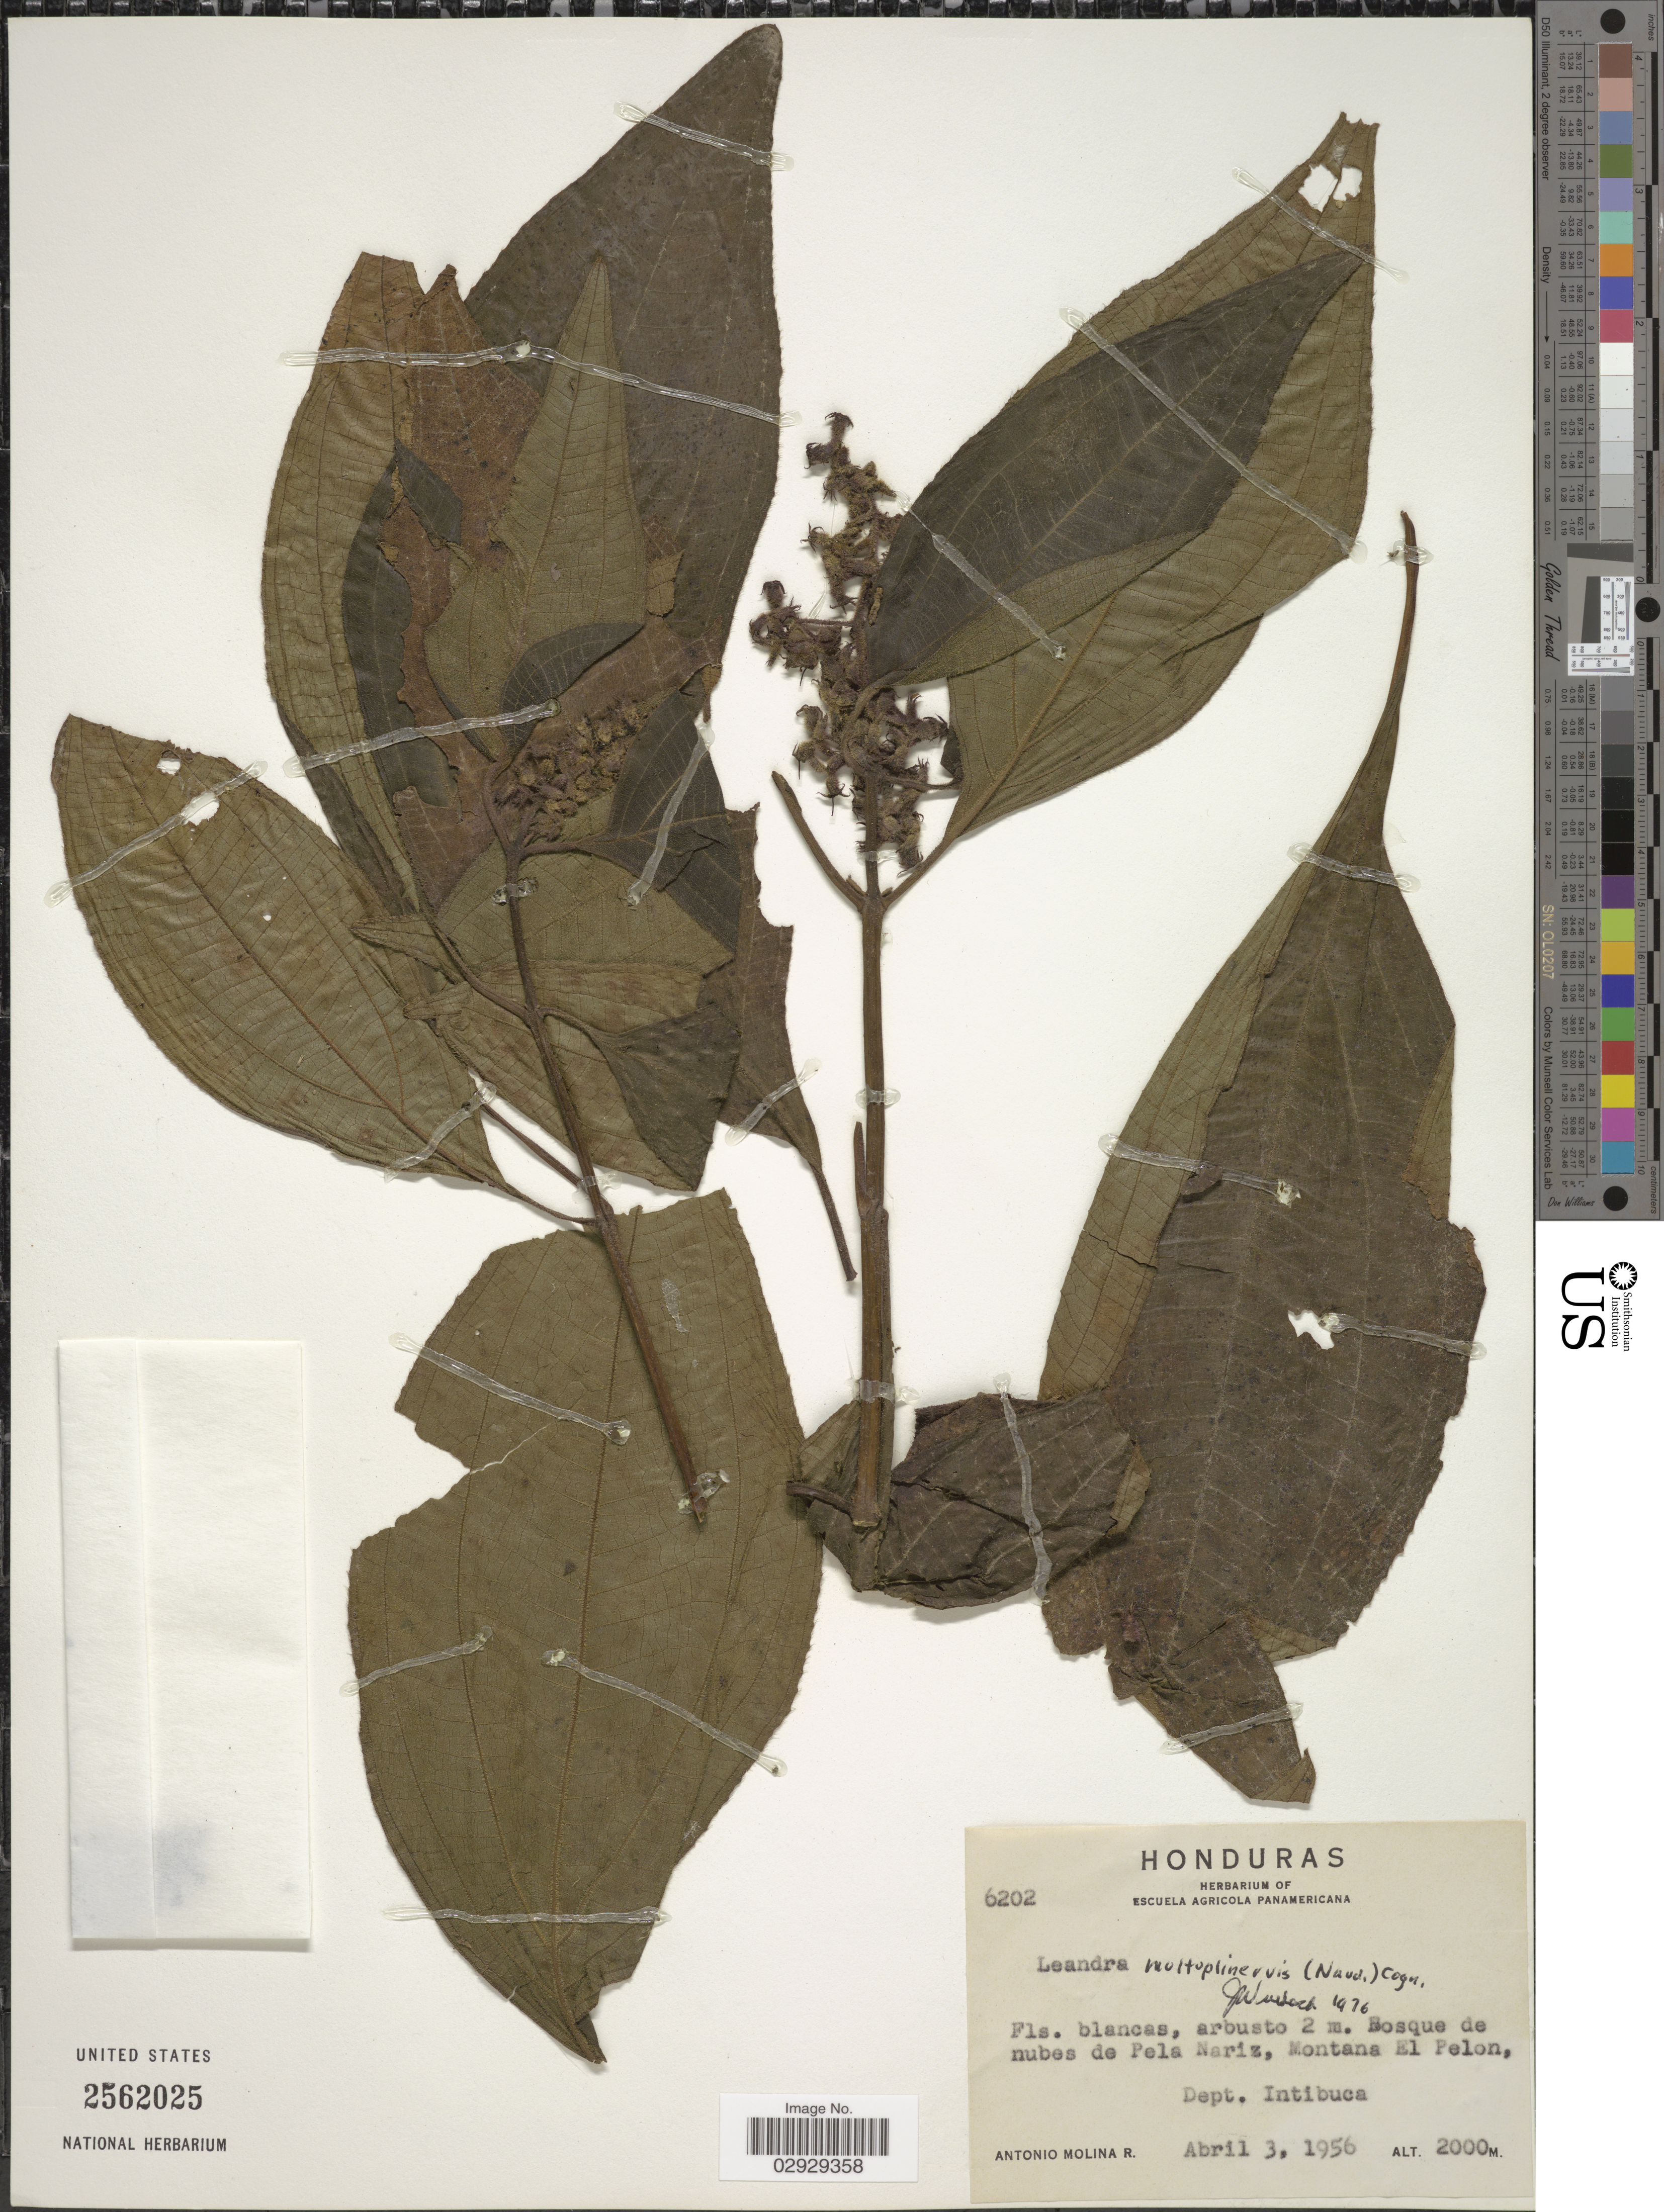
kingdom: Plantae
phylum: Tracheophyta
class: Magnoliopsida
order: Myrtales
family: Melastomataceae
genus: Leandra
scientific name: Leandra multiplinervis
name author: (Naudin) Cogn.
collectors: A. Molina R.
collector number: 6202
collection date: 1956-04-03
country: Honduras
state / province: Intibuca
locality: Bosque de nubes de Pela Nariz, Montana El Pelon, Dept. Intibuca.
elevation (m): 2000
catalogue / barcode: US 2562025